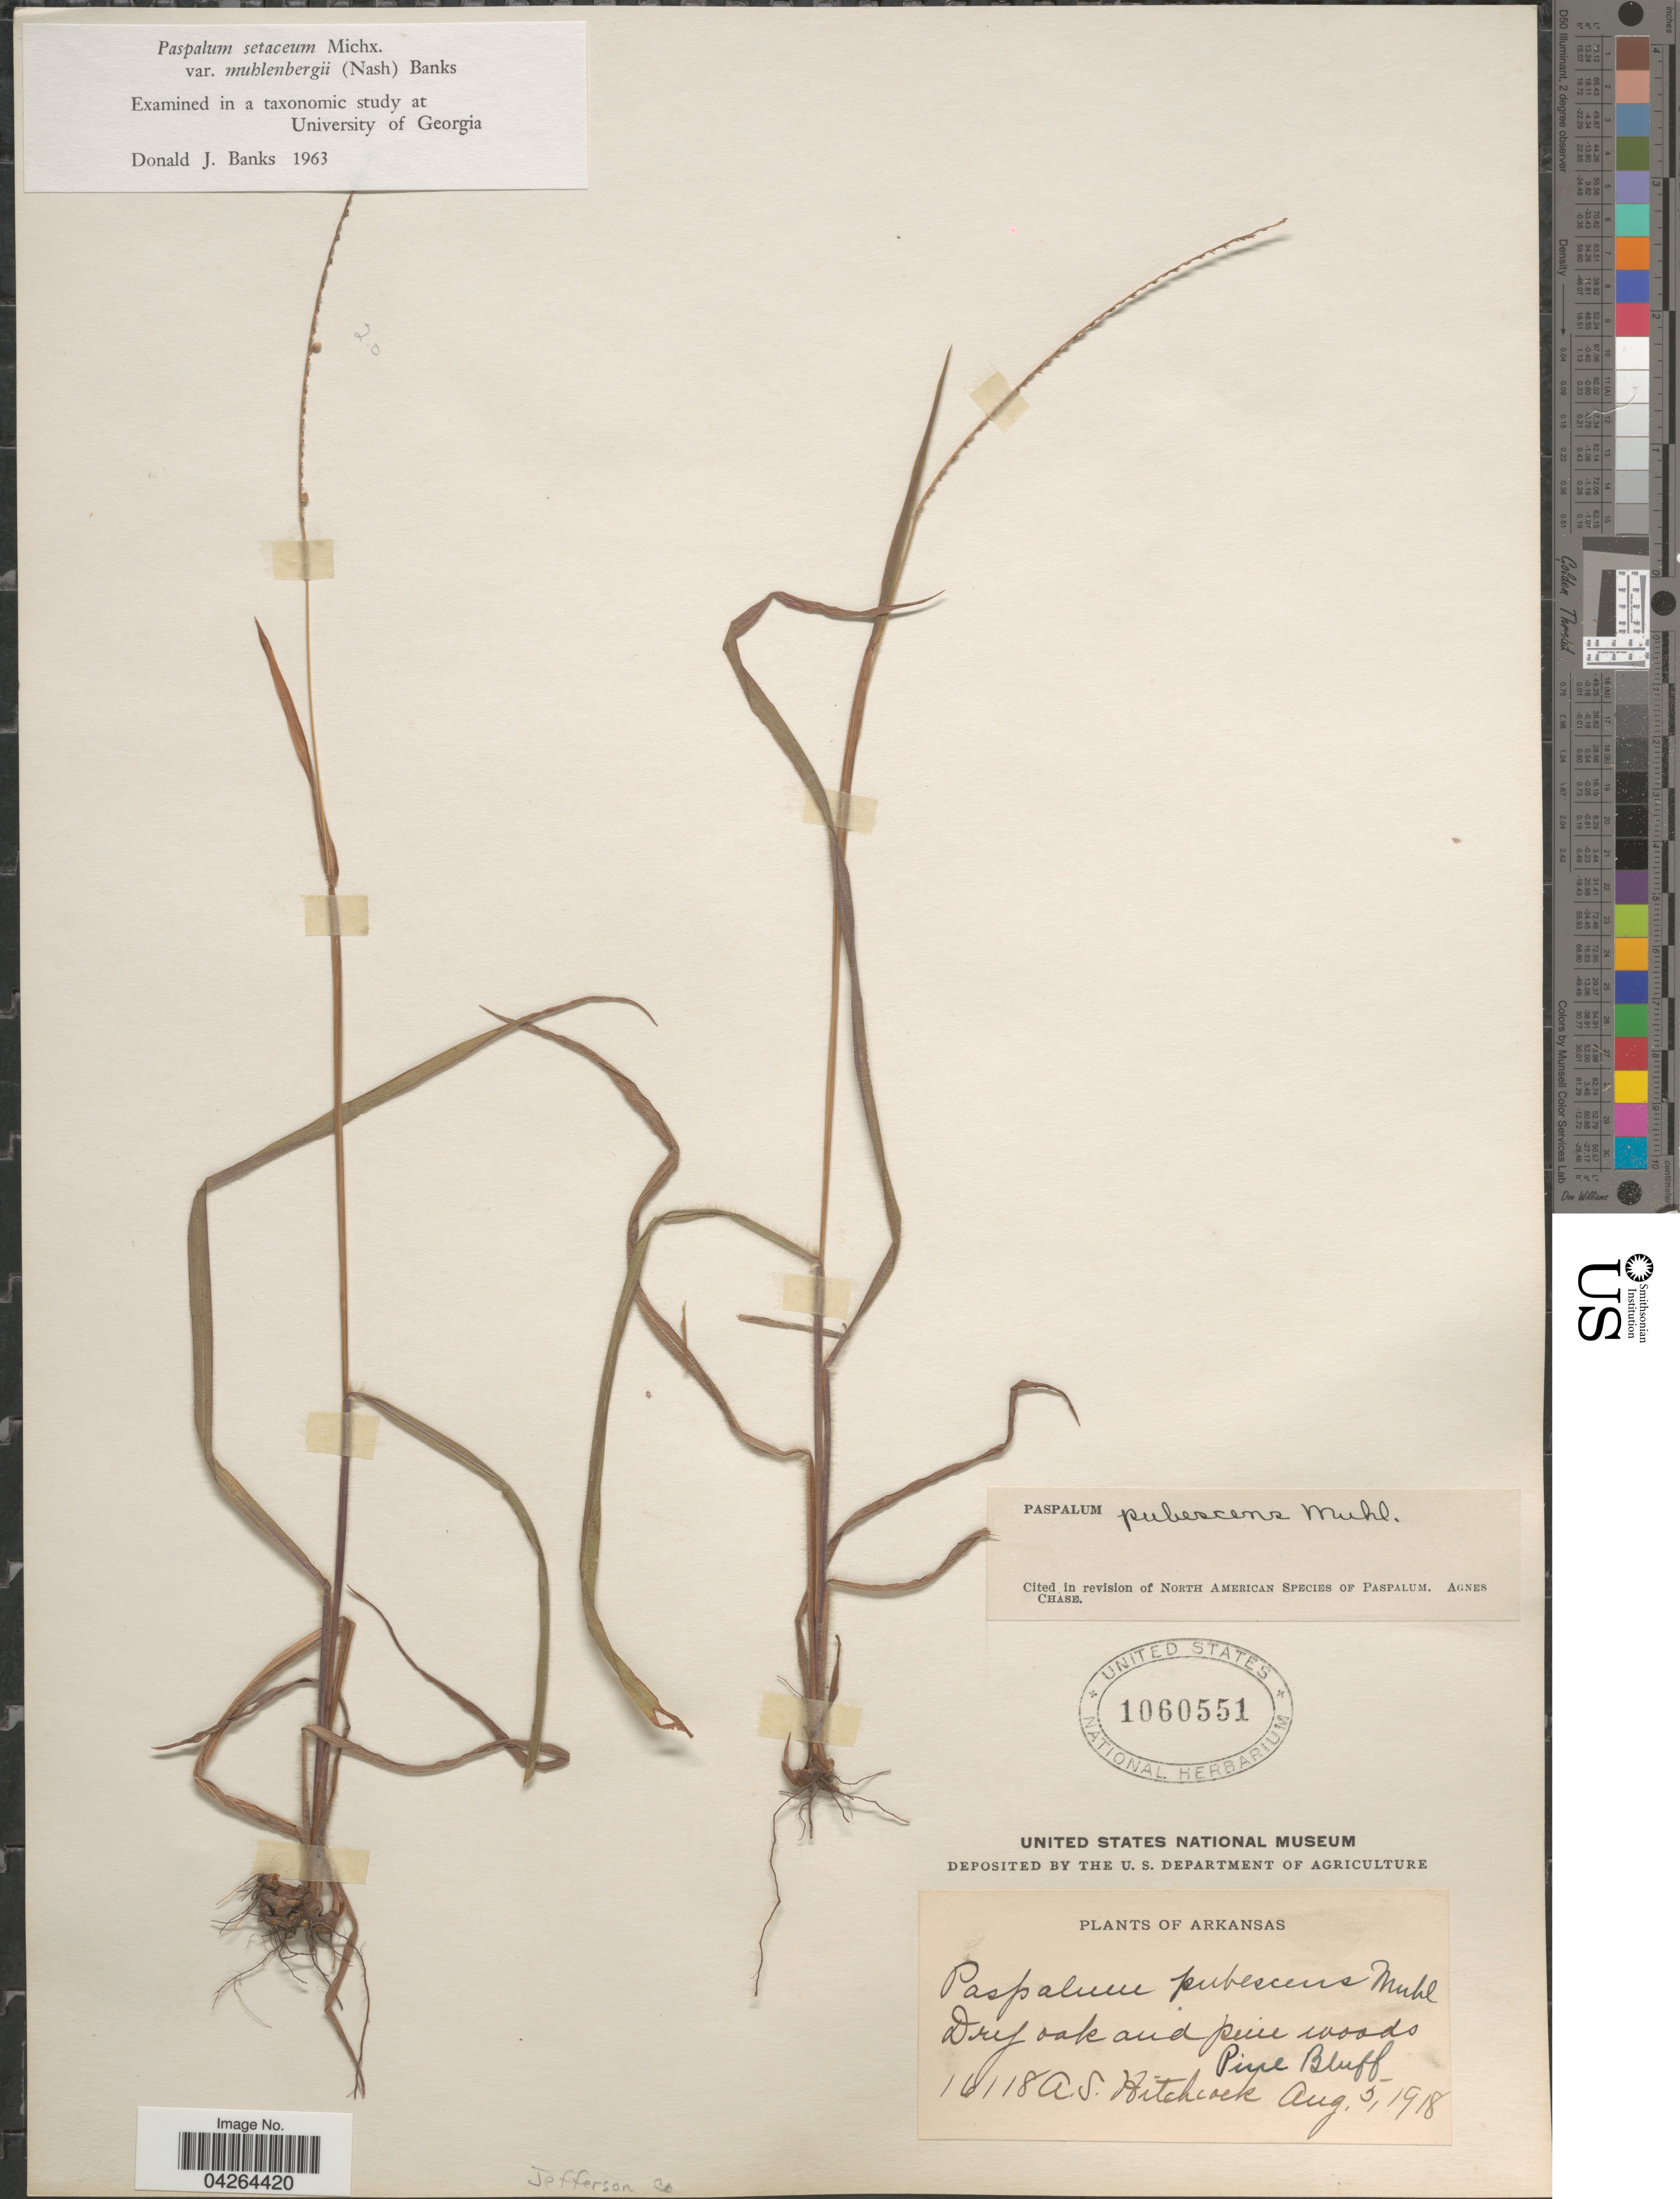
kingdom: Plantae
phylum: Tracheophyta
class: Liliopsida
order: Poales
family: Poaceae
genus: Paspalum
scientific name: Paspalum setaceum var. muhlenbergii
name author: (Nash) D.J. Banks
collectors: A. S. Hitchcock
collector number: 16118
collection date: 1918-08-05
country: United States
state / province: Arkansas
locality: Dry oak and pine woods, Pine Bluff. Jefferson Co.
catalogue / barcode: US 1060551